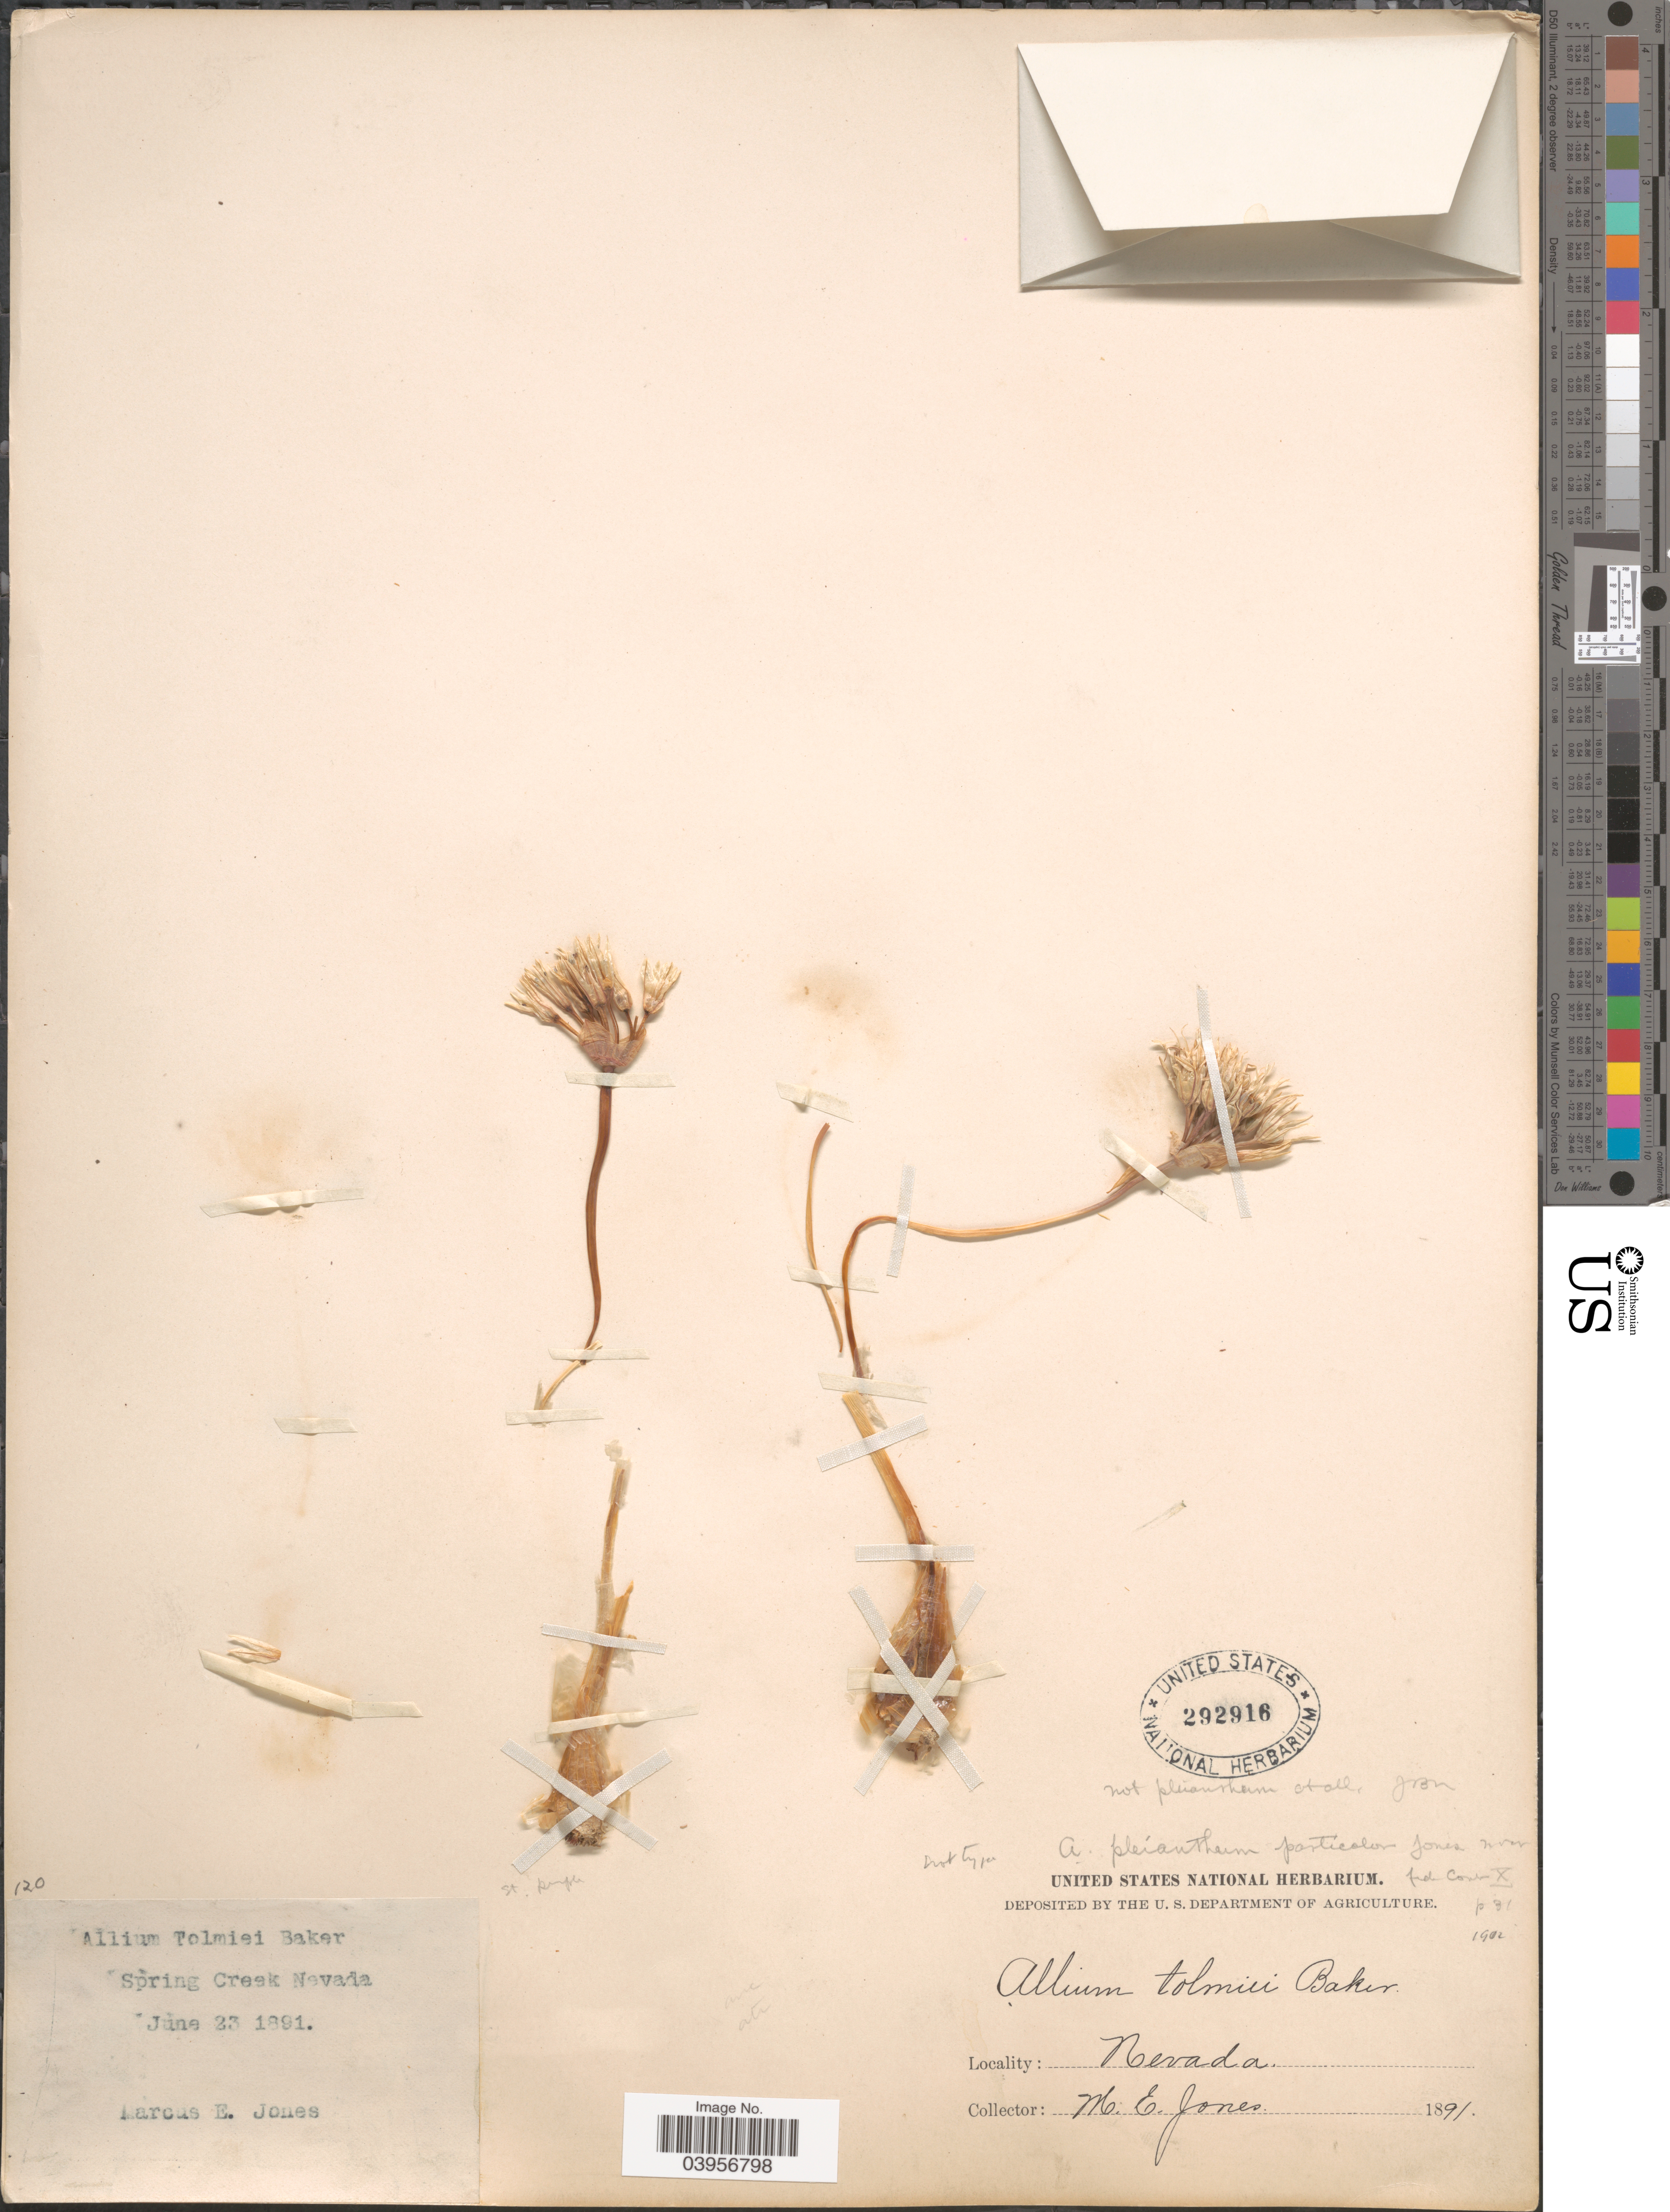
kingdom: Plantae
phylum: Tracheophyta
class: Liliopsida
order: Asparagales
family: Amaryllidaceae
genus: Allium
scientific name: Allium tolmiei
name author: Baker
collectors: M. E. Jones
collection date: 1891-06-23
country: United States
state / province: Nevada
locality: Spring Creek Nevada.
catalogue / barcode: US 292916